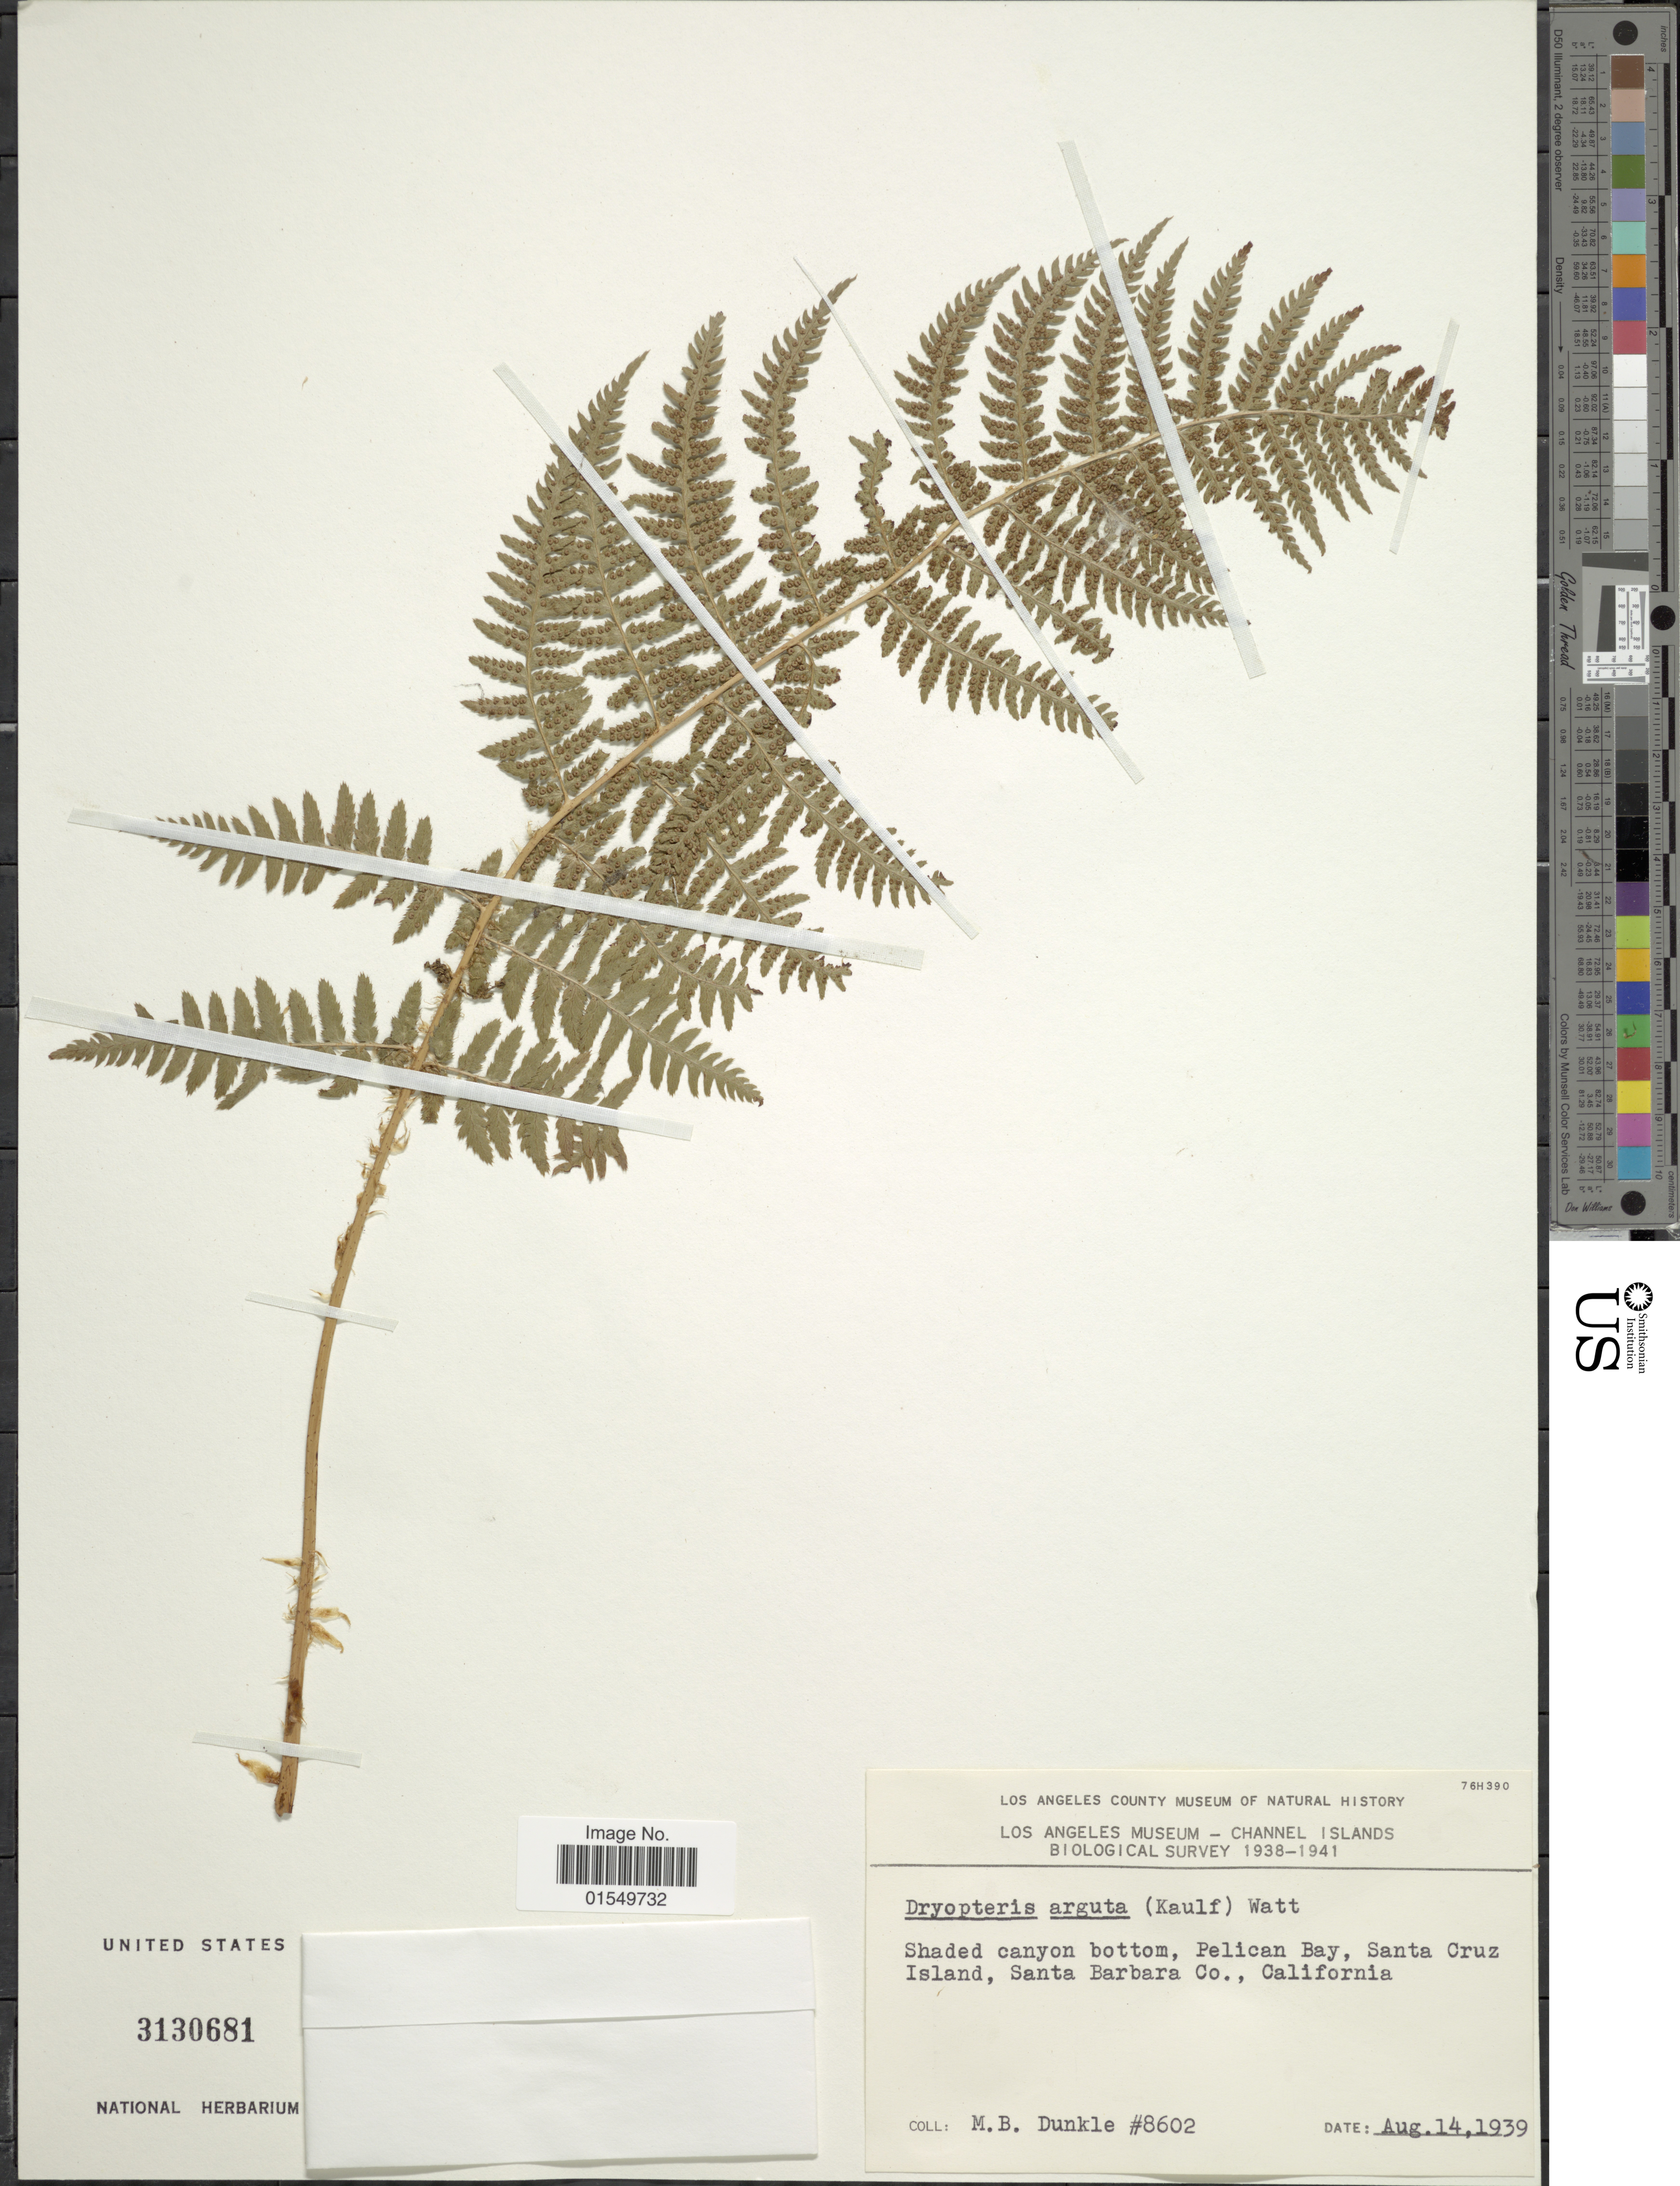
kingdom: Plantae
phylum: Tracheophyta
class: Polypodiopsida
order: Polypodiales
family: Dryopteridaceae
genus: Dryopteris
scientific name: Dryopteris arguta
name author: (Kaulf.) Maxon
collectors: M. Dunkle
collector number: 8602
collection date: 1939-08-14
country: United States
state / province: California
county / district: Santa Barbara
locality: Pelican Bay, Santa Cruz Island, Santa Barbara Co., California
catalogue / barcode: US 3130681